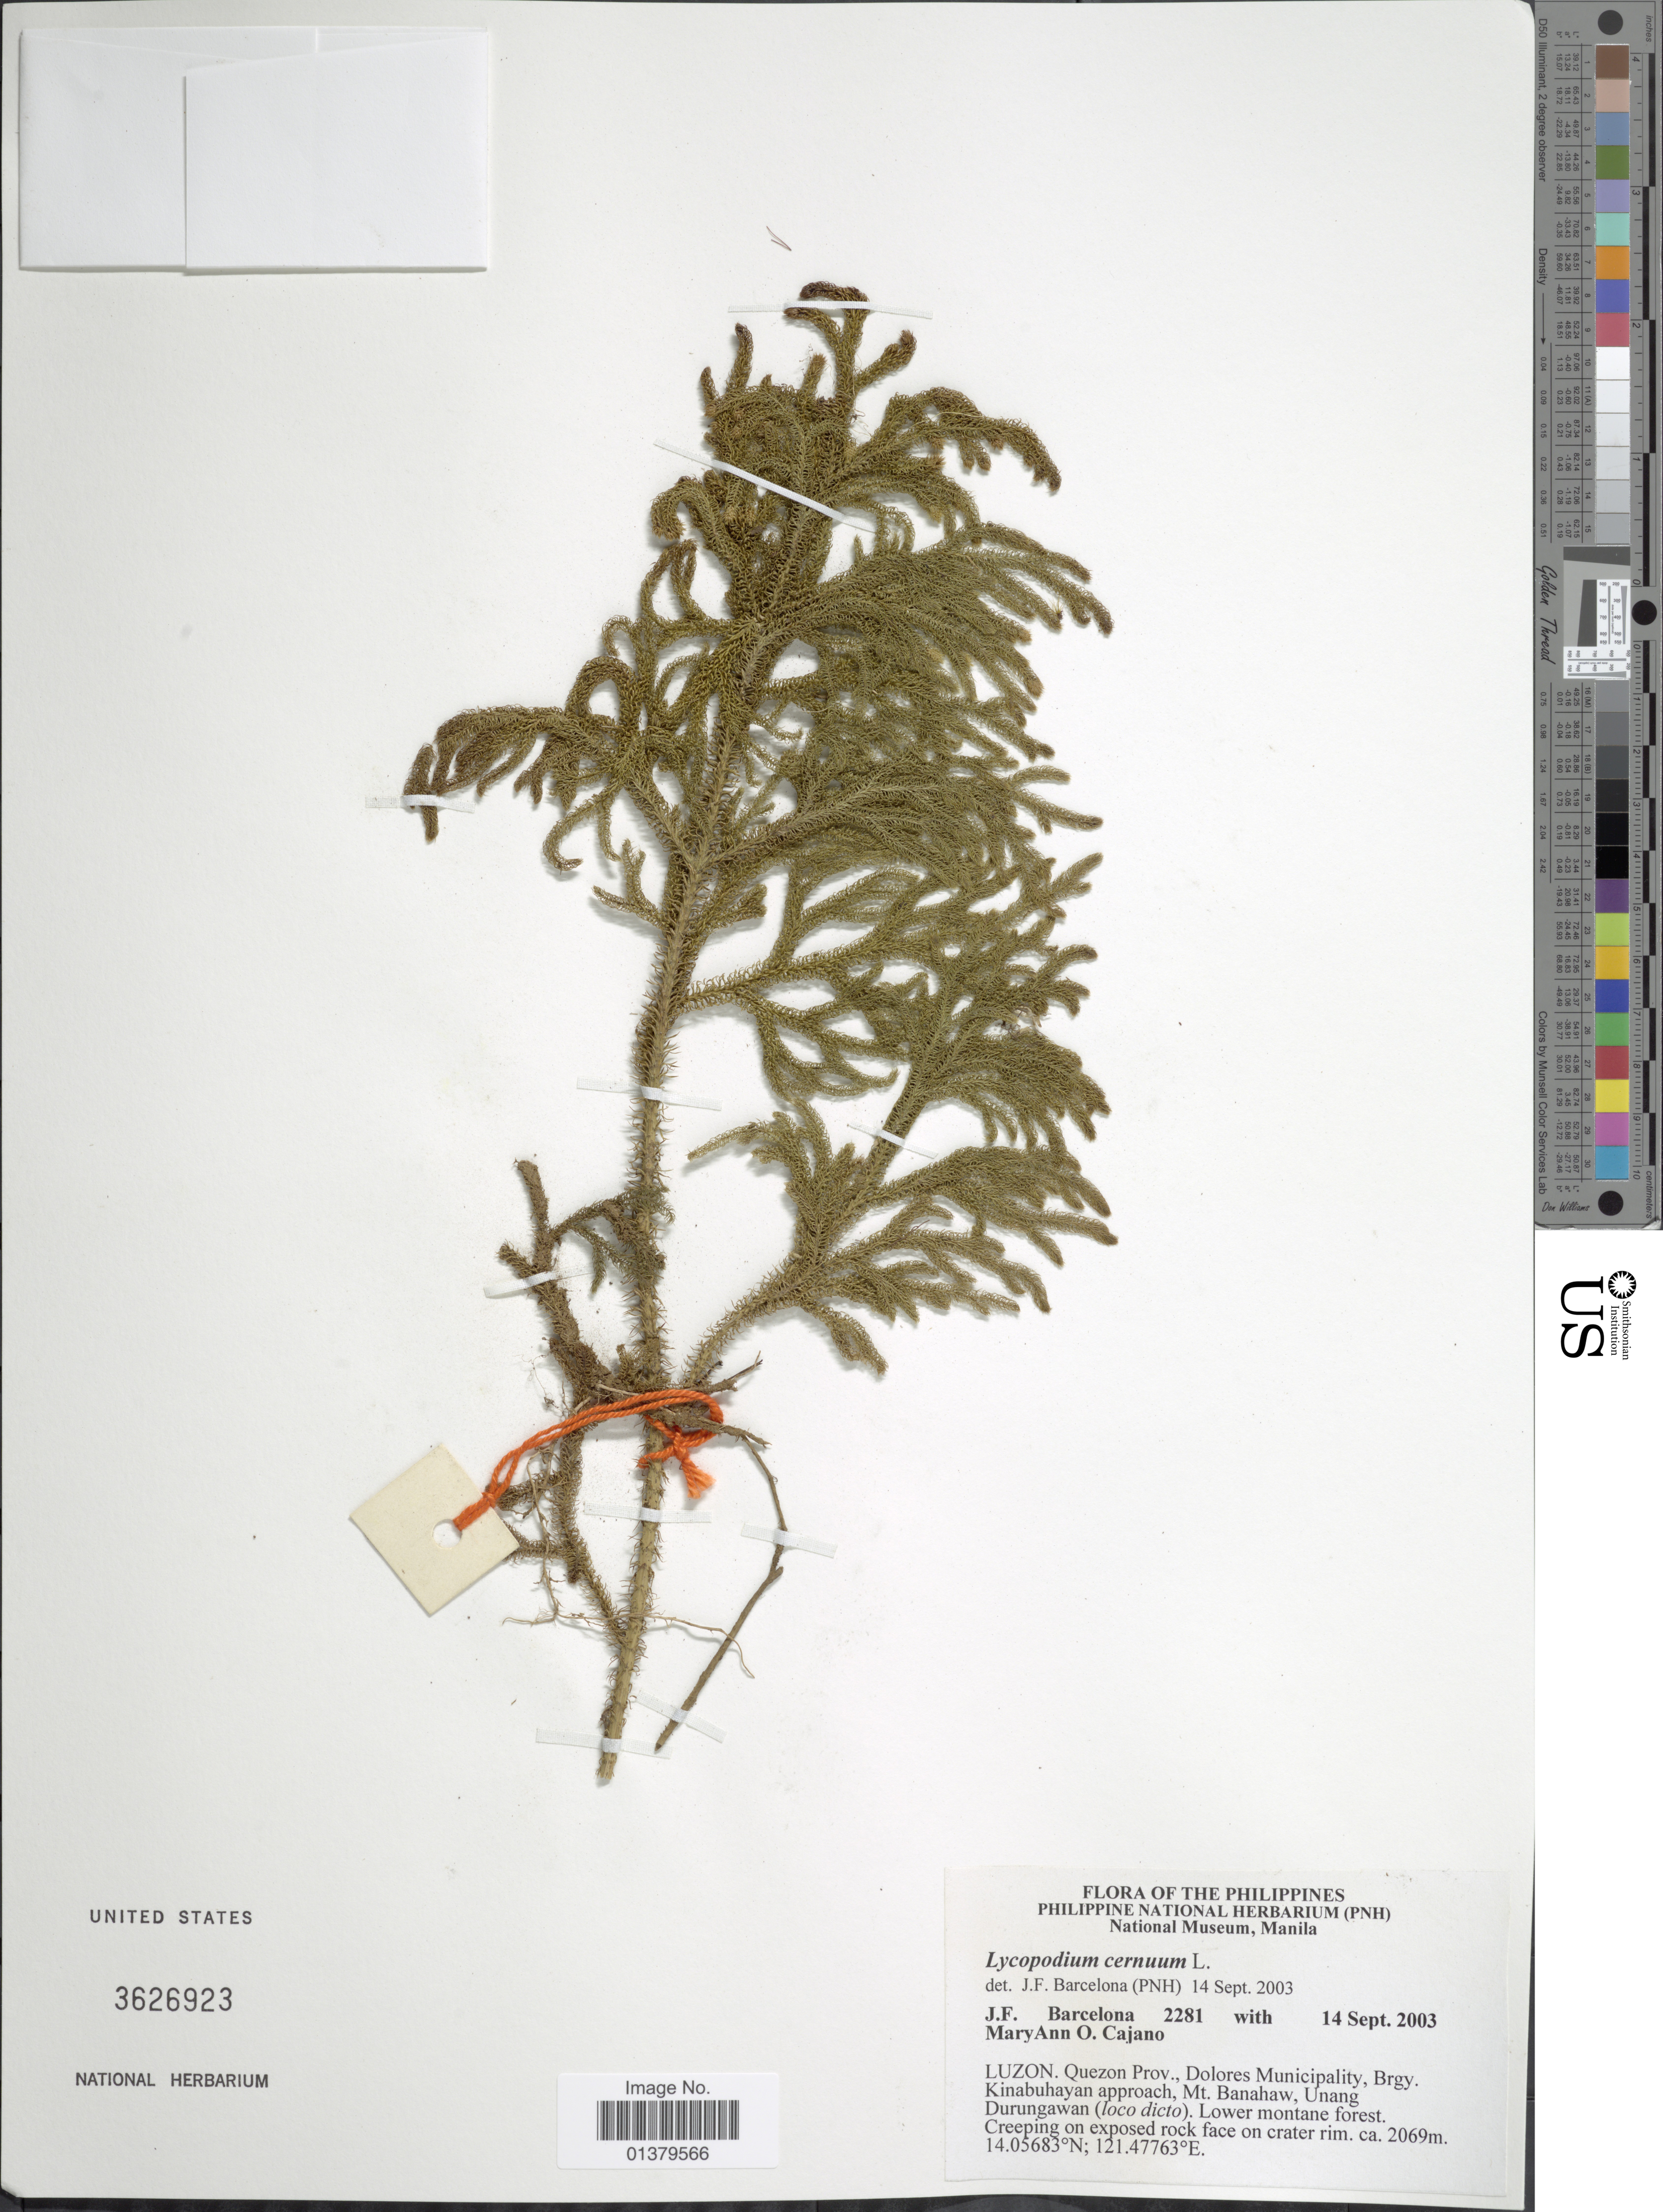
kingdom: Plantae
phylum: Tracheophyta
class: Lycopodiopsida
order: Lycopodiales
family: Lycopodiaceae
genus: Palhinhaea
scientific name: Palhinhaea cernua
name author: (L.) Vasc. & Franco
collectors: J. F. Barcelona & M. Cajano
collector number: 2281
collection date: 2003-09-14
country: Philippines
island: Luzon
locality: Luzon, Quezon Prov., Dolores Municipality, Brgy. Kinabuhayan approach, Mt Banahaw, Unang Durungawan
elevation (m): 2069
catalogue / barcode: US 3626923